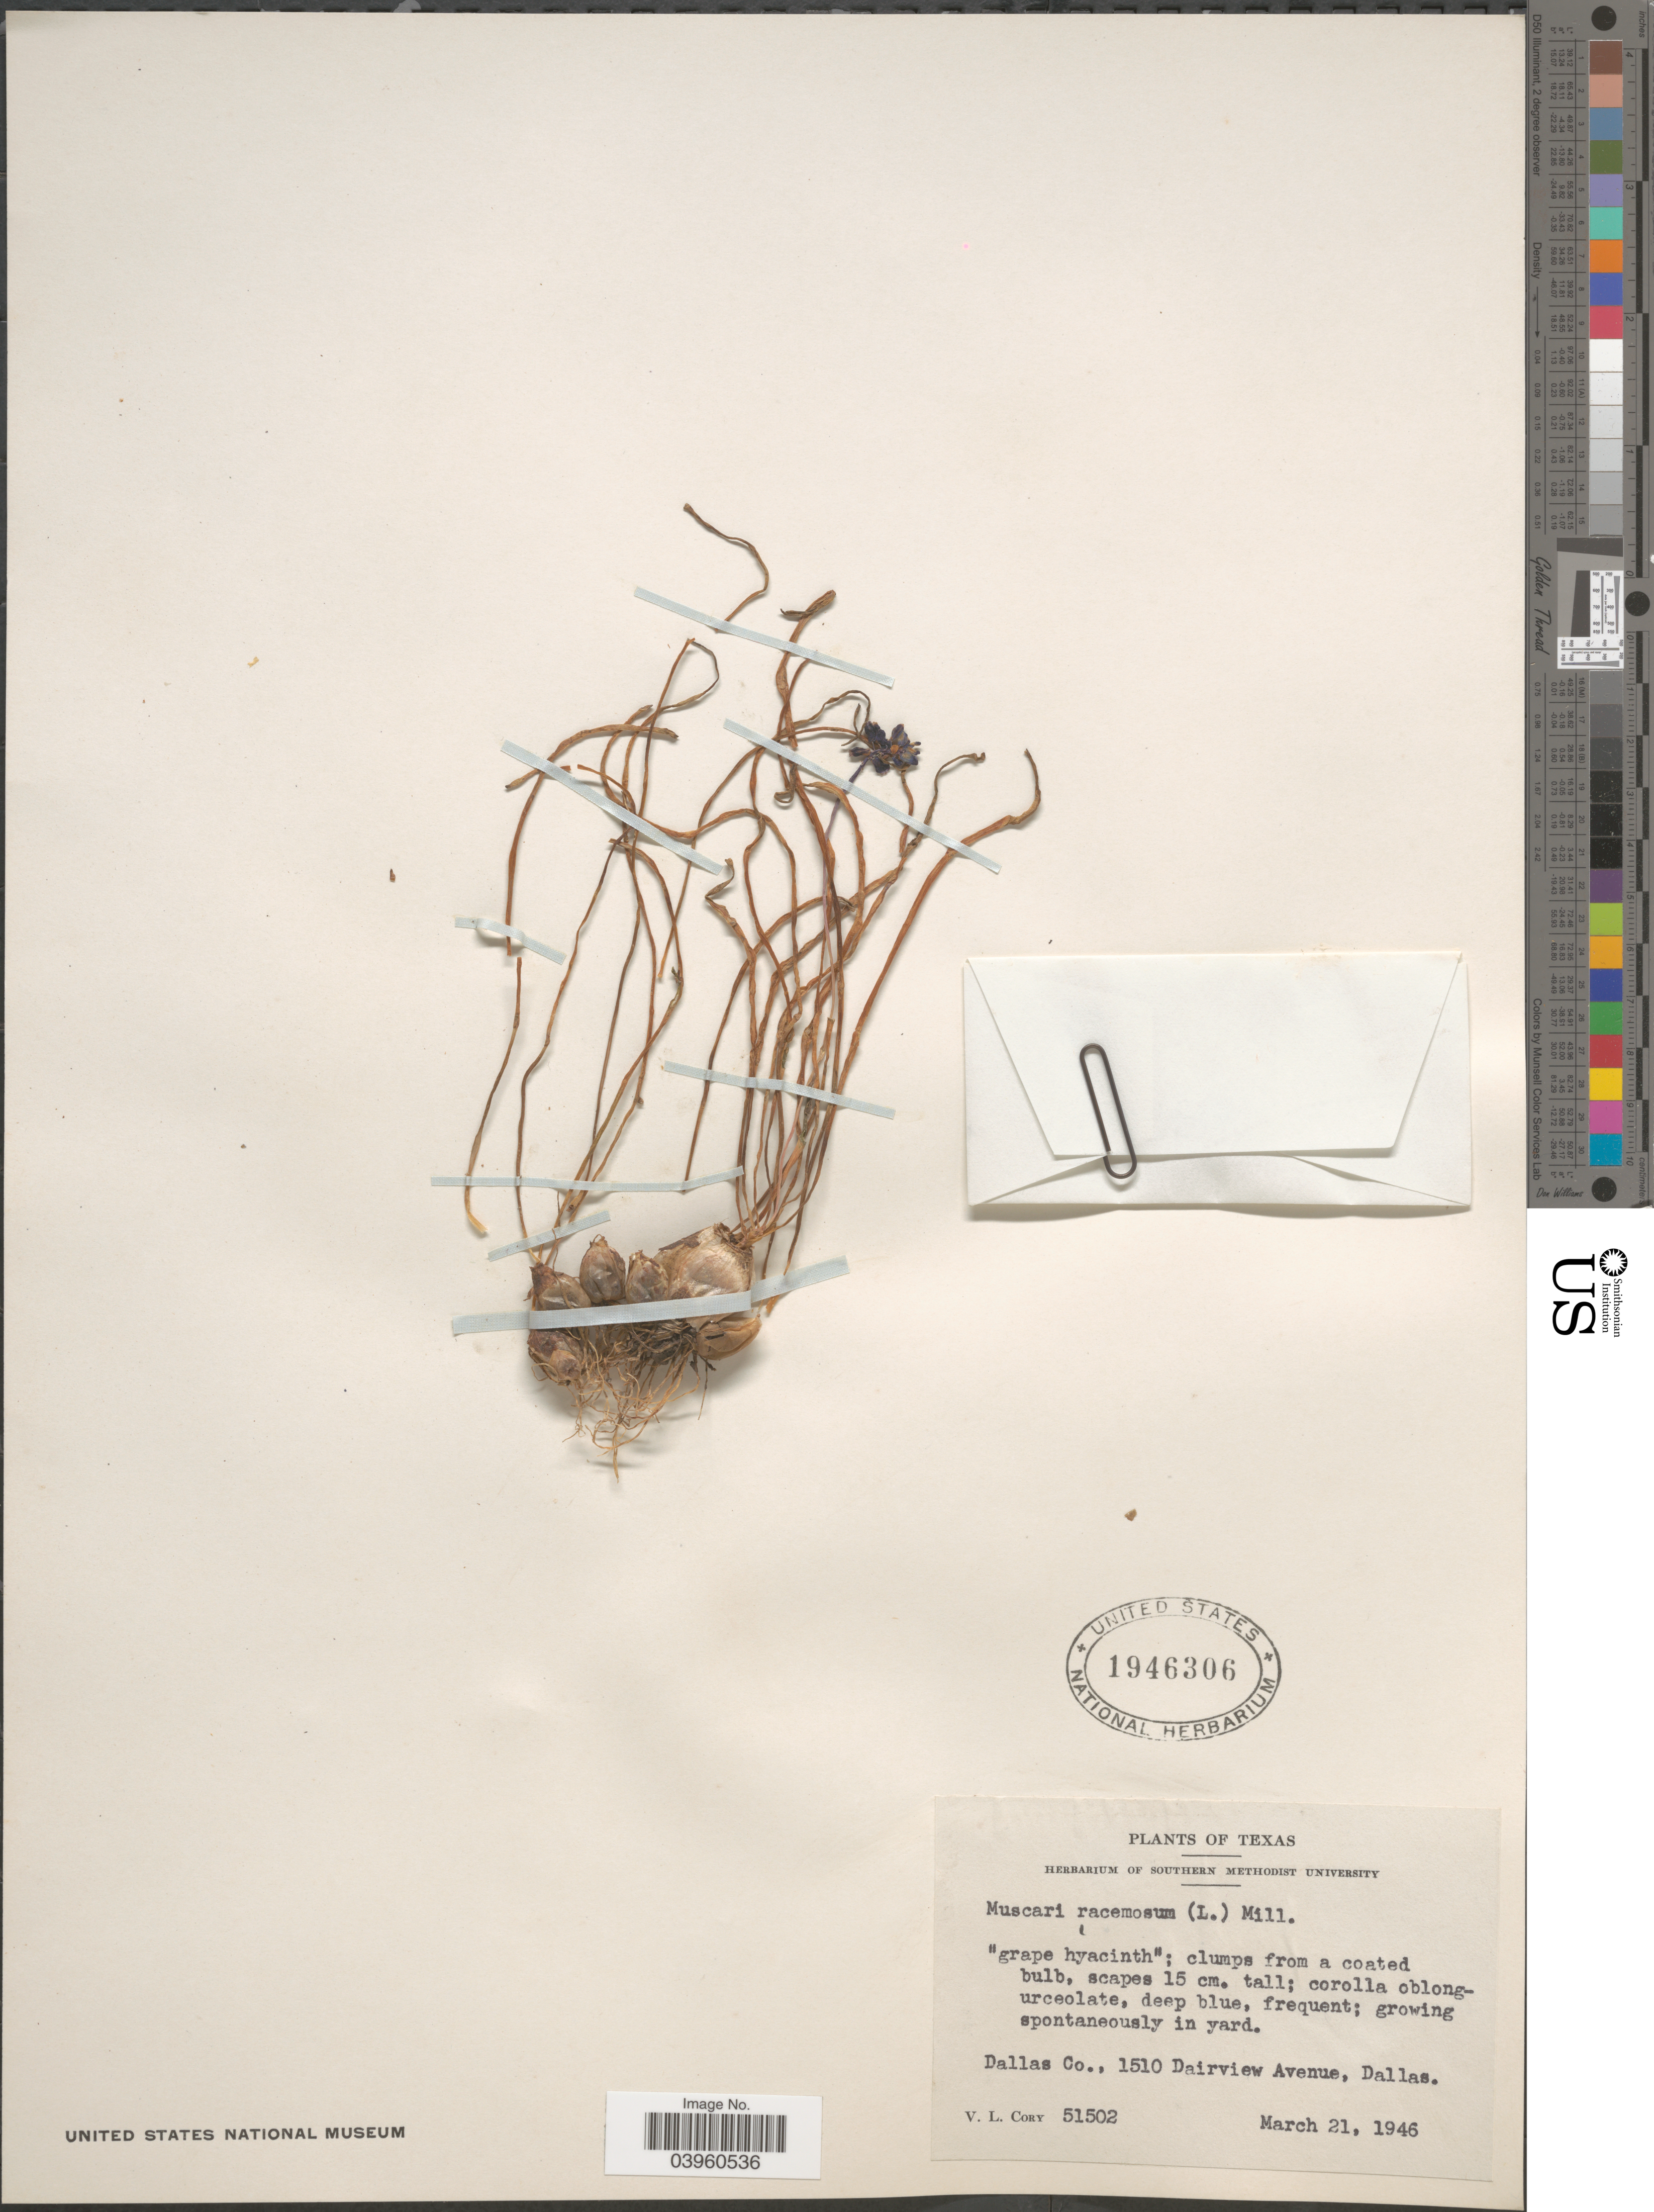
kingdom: Plantae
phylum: Tracheophyta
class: Liliopsida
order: Asparagales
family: Asparagaceae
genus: Muscari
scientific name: Muscari racemosum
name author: (L.) Mill.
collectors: V. Cory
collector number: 51502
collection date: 1946-03-21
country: United States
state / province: Texas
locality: Dallas Co., 1510 Dairview Avenue, Dallas.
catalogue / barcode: US 1946306